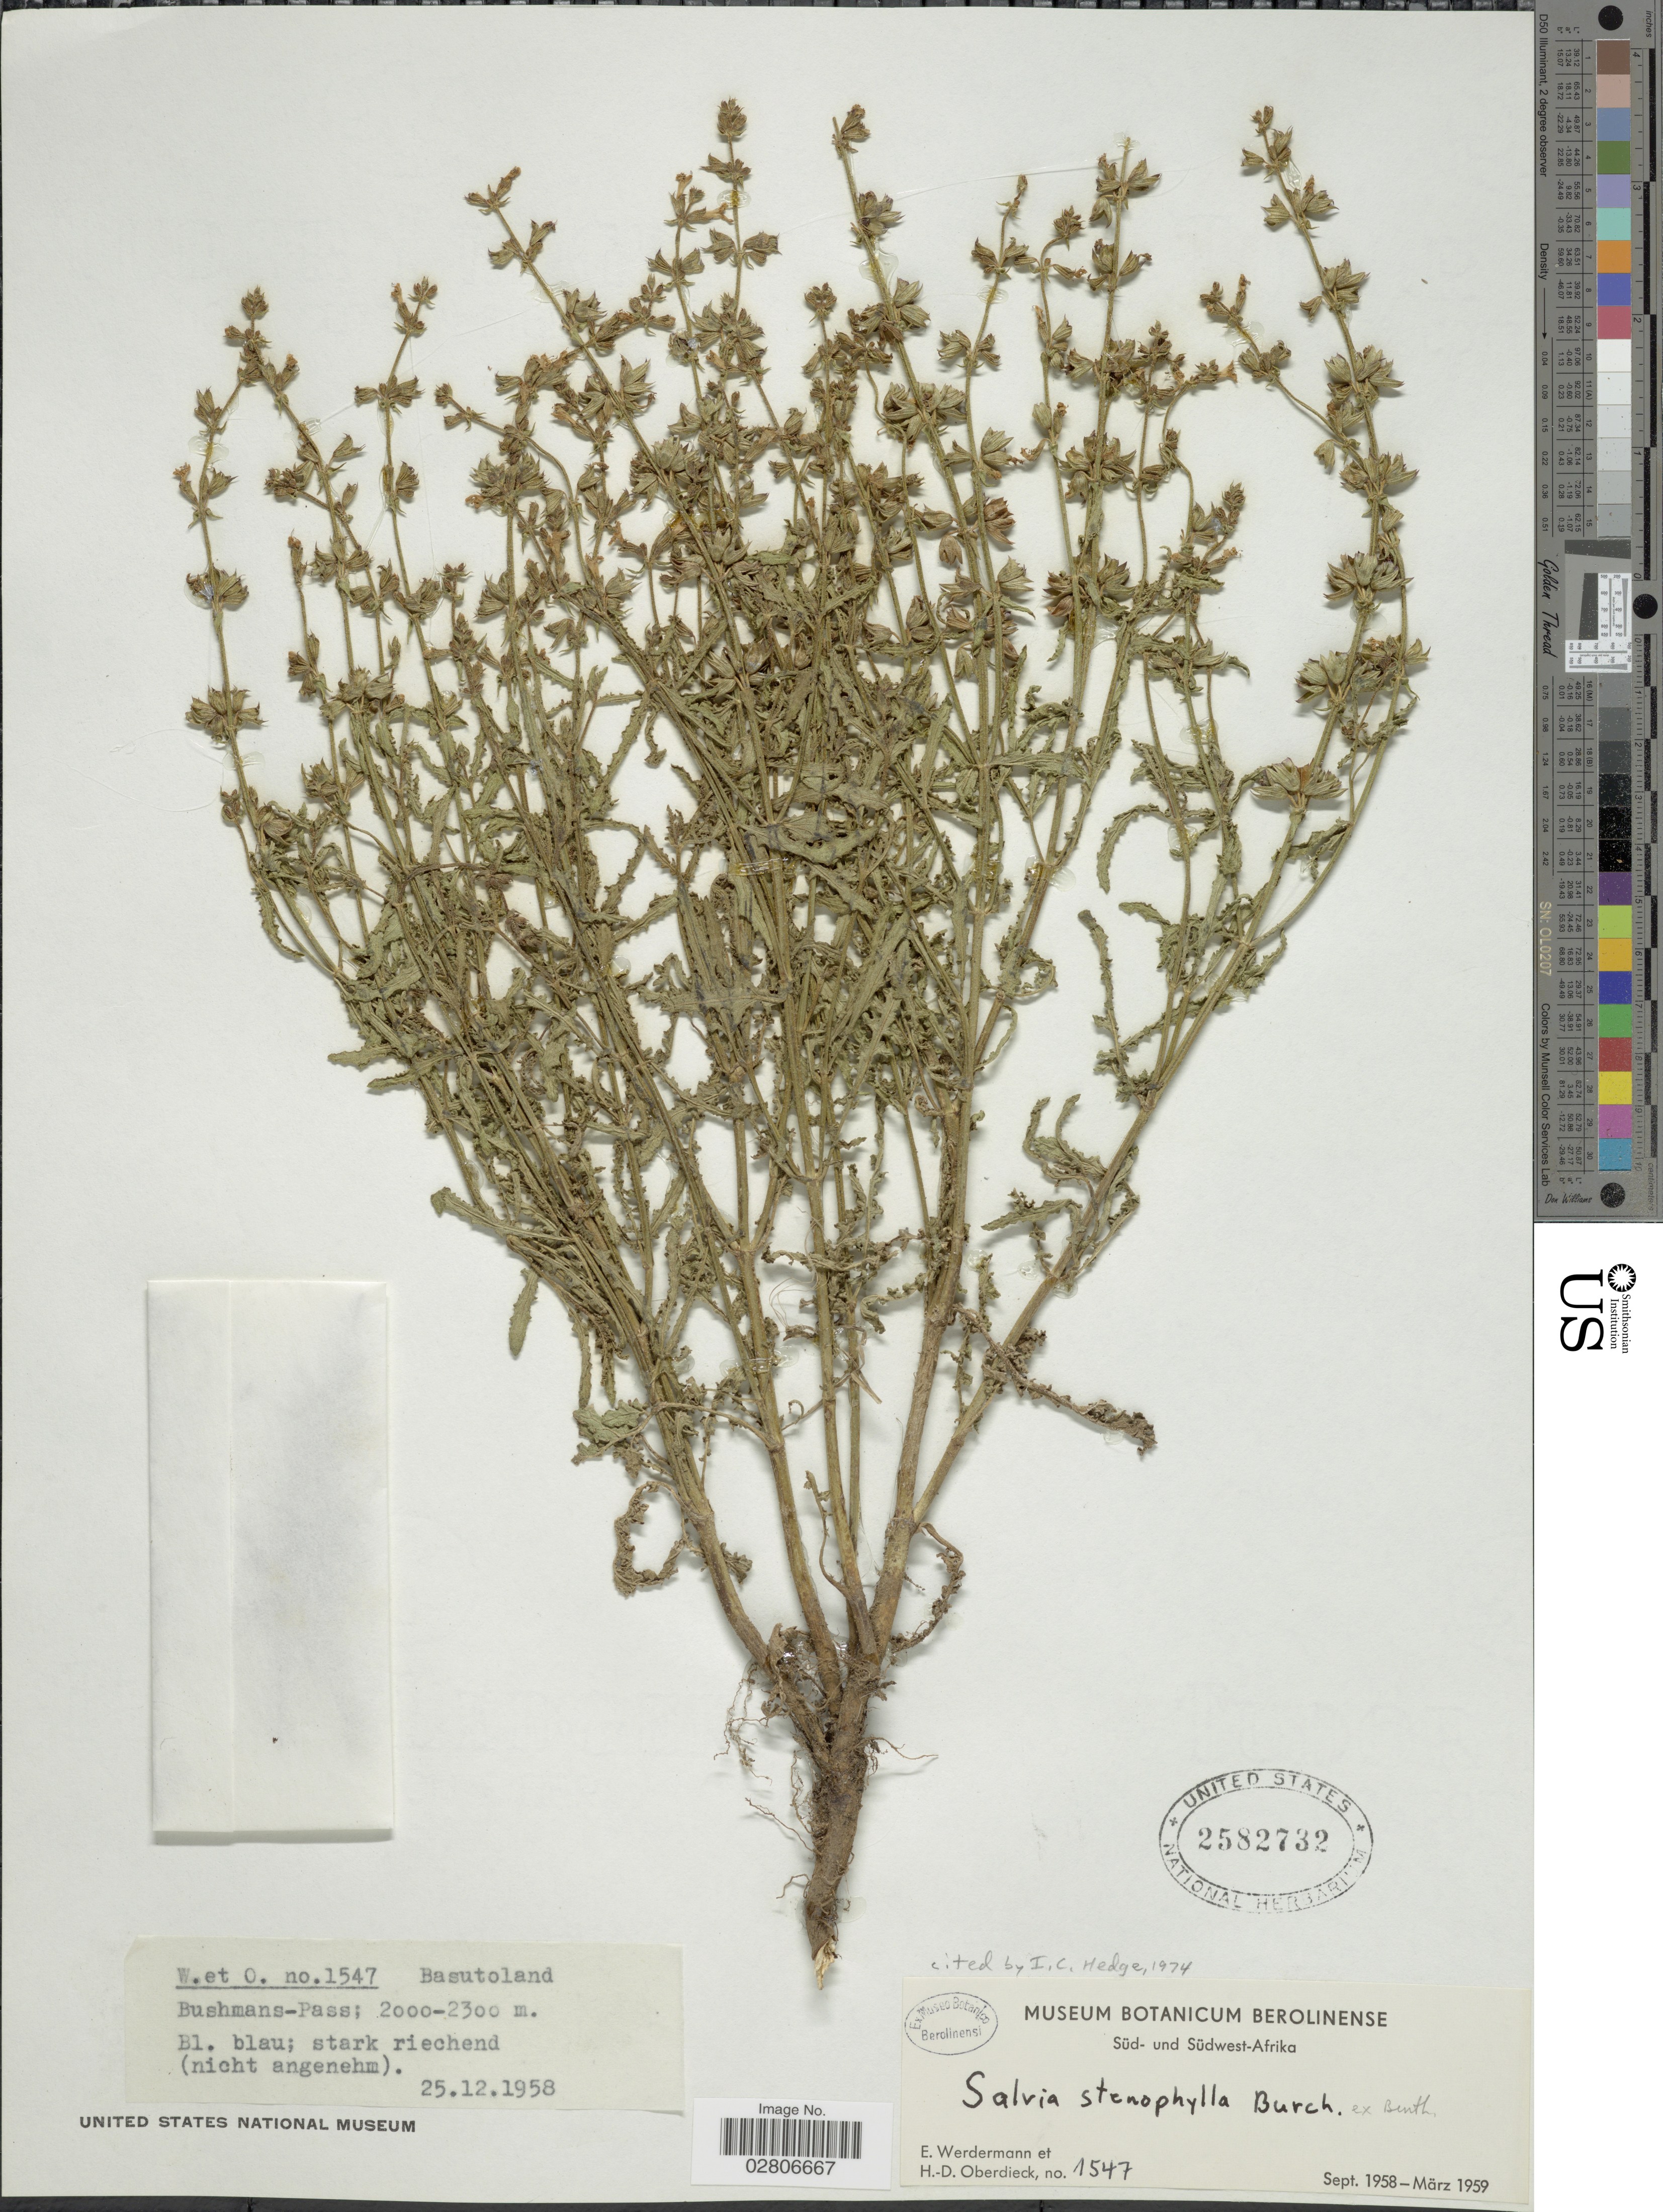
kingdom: Plantae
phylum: Tracheophyta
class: Magnoliopsida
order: Lamiales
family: Lamiaceae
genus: Salvia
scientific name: Salvia stenophylla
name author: Burch. ex Benth.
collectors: E. Werdermann & H. Oberdieck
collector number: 1547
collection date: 1958-12-25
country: Lesotho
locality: Süd- und Südwest-Afrika, Basutoland, Bushmans-Pass.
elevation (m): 2000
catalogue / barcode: US 2582732